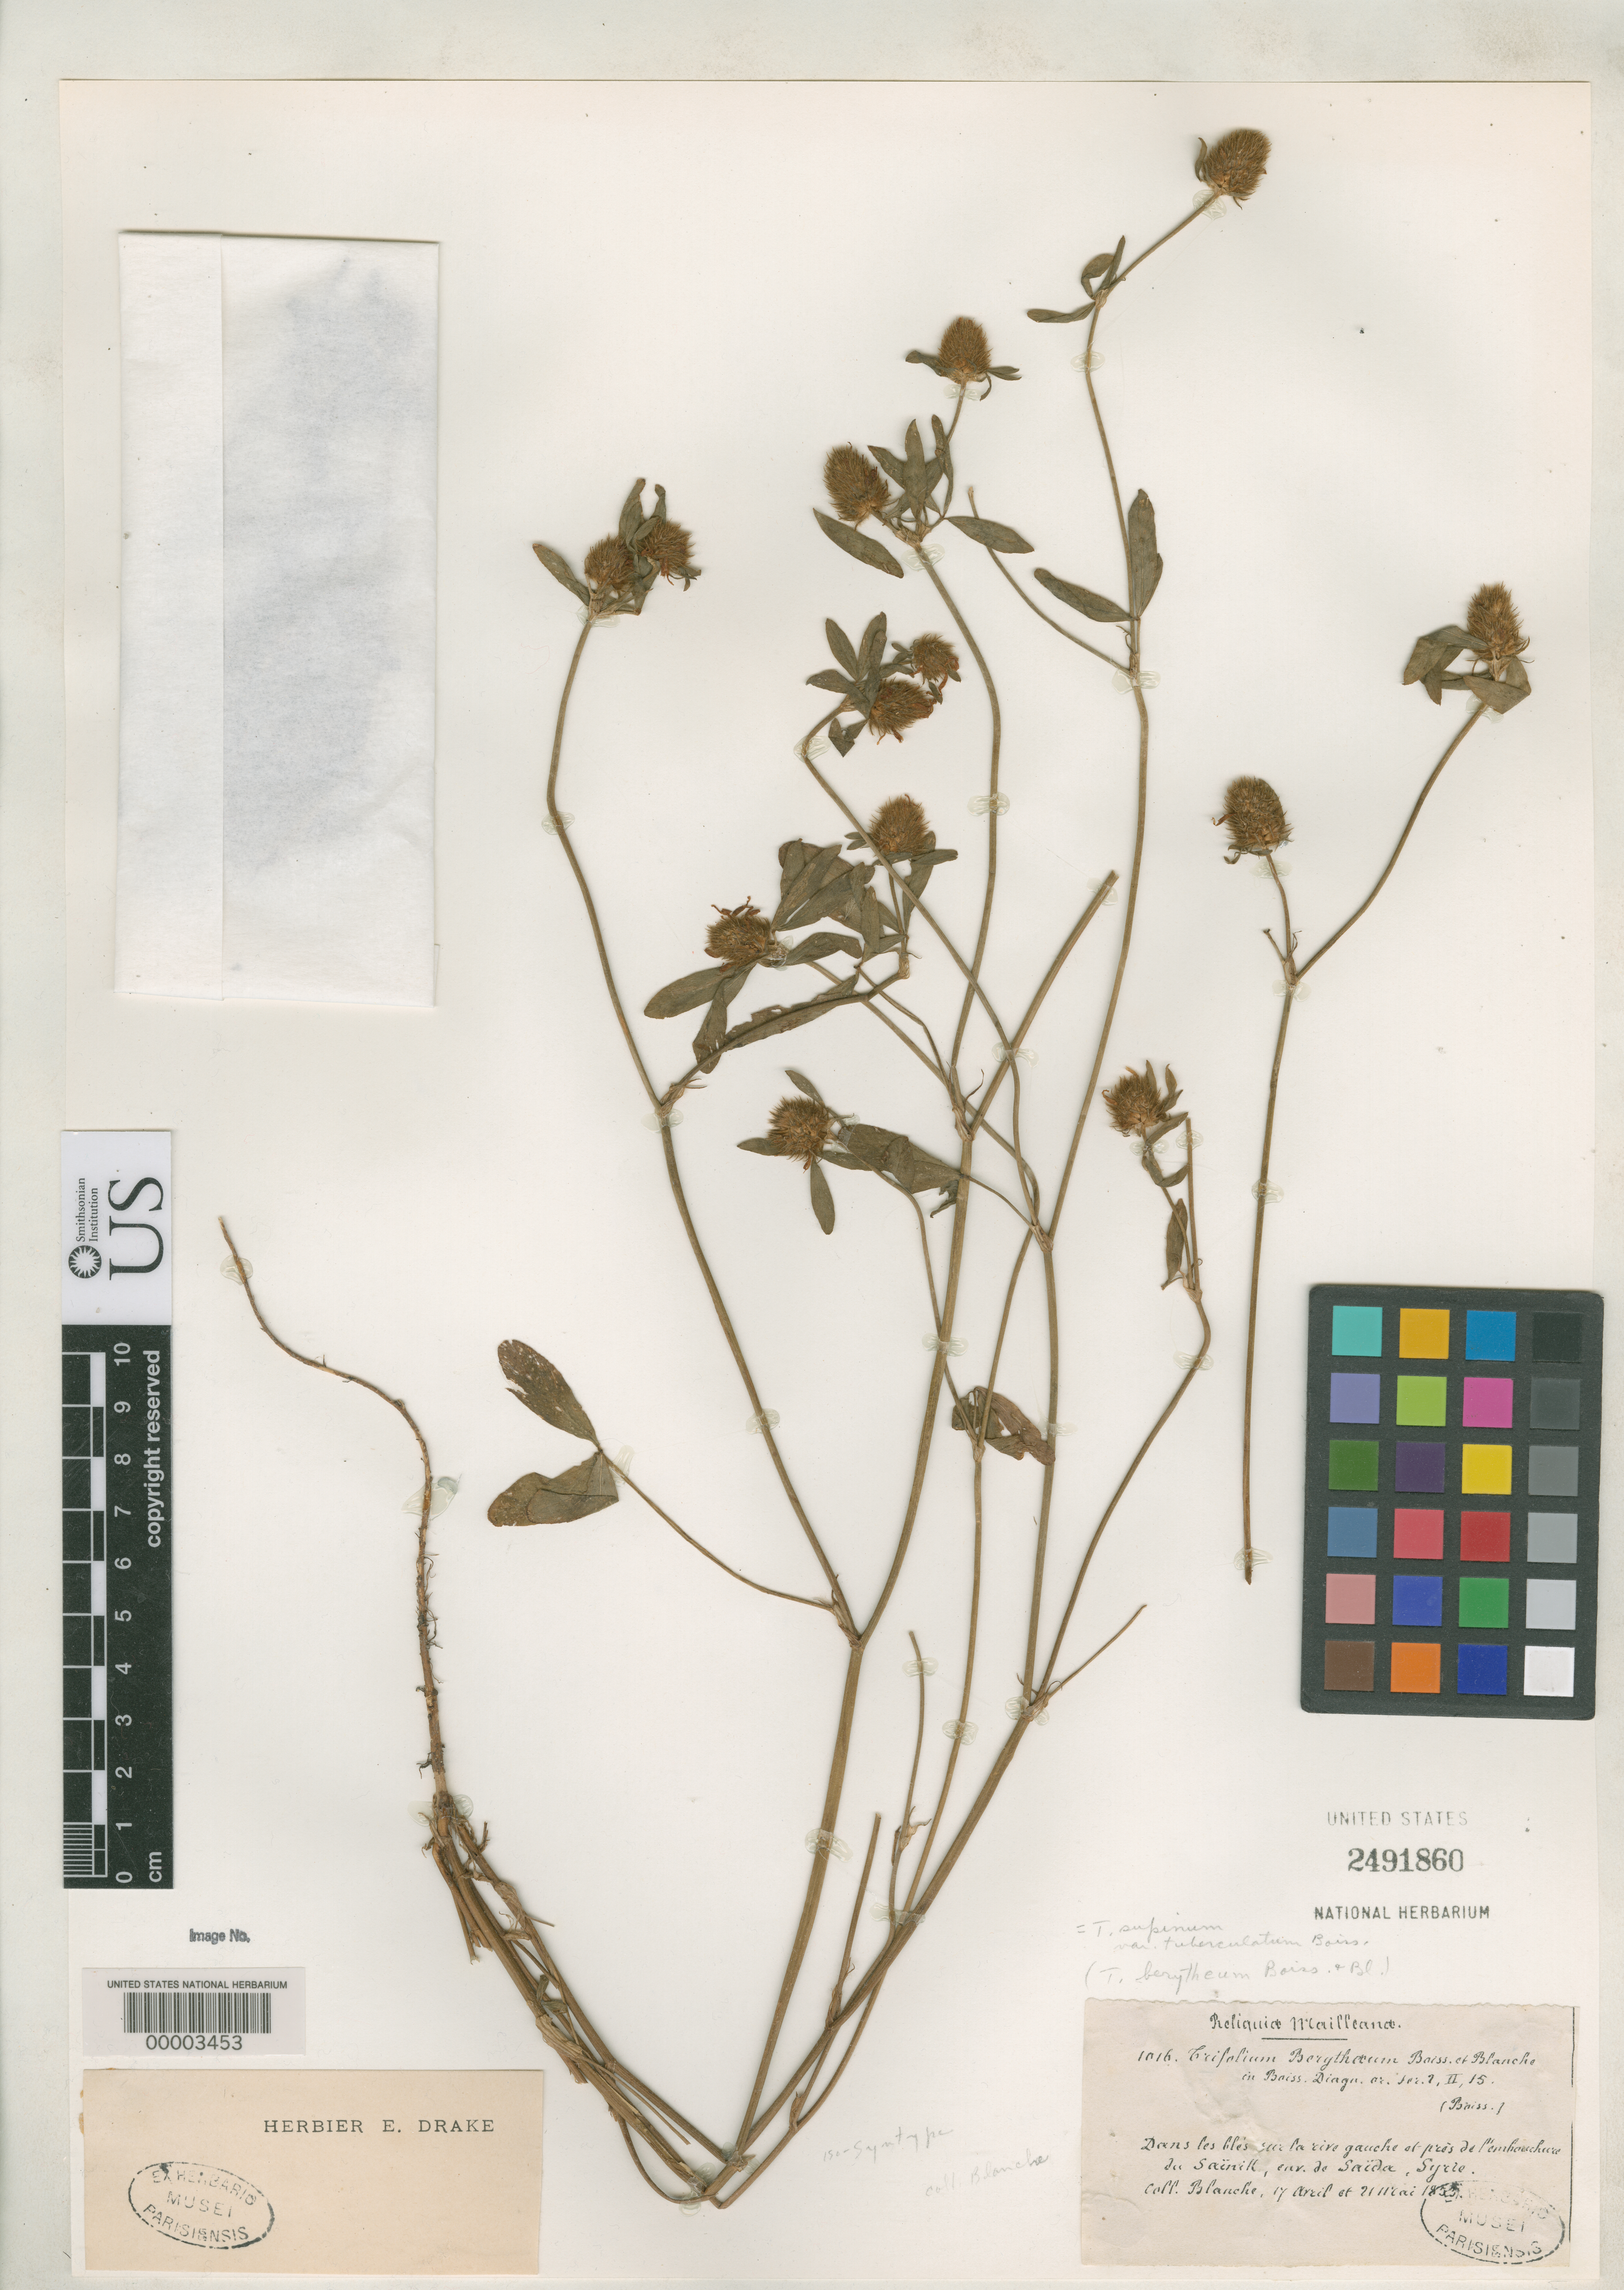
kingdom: Plantae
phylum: Tracheophyta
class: Magnoliopsida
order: Fabales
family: Fabaceae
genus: Trifolium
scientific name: Trifolium berytheum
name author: Boiss. & Blanche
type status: Isosyntype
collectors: E. Blanche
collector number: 1016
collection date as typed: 17 Apr 1853 and 21 May 1853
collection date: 1853-04-17,1853-05-21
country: Lebanon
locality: At Sainilk, near Sidon (Saida).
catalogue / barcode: US 2491860